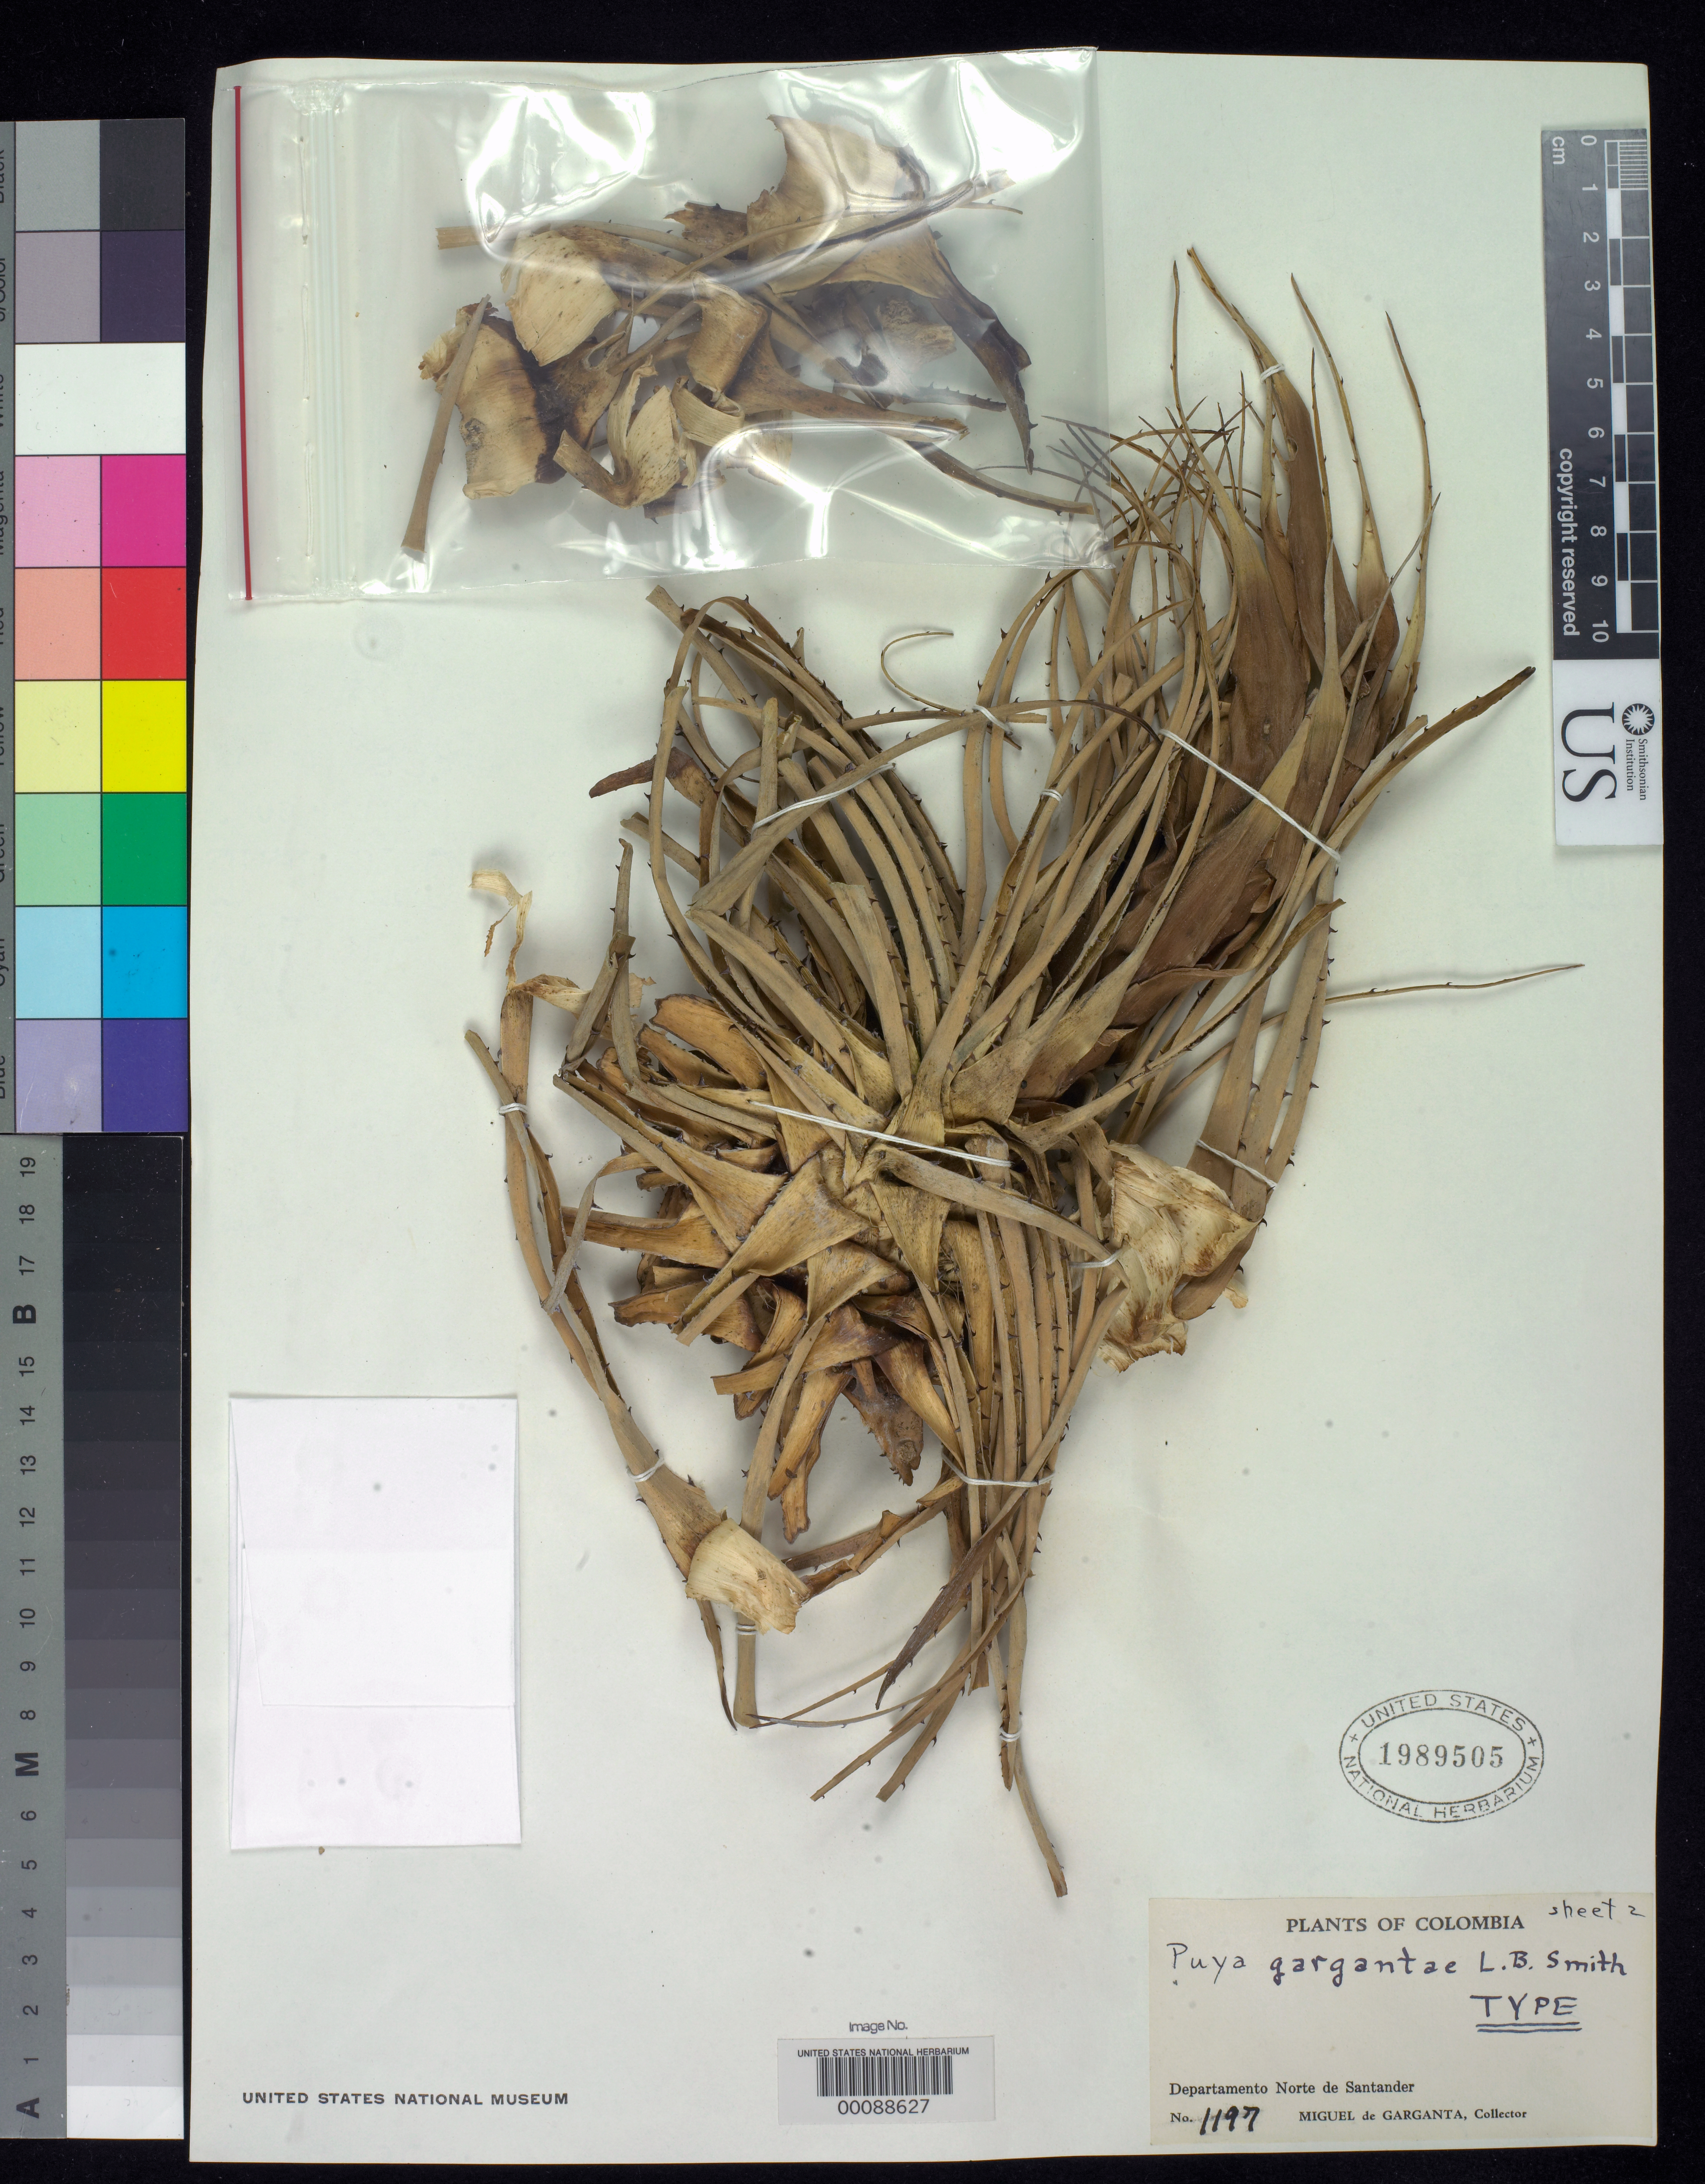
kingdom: Plantae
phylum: Tracheophyta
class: Liliopsida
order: Poales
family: Bromeliaceae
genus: Puya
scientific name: Puya gargantae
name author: L.B. Sm.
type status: Holotype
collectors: M. Garganta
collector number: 1197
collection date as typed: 19 Jun 1946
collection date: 1946-06-19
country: Colombia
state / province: Norte de Santander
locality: Between La Laguna and Nariz de Judio.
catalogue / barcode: US 1989505